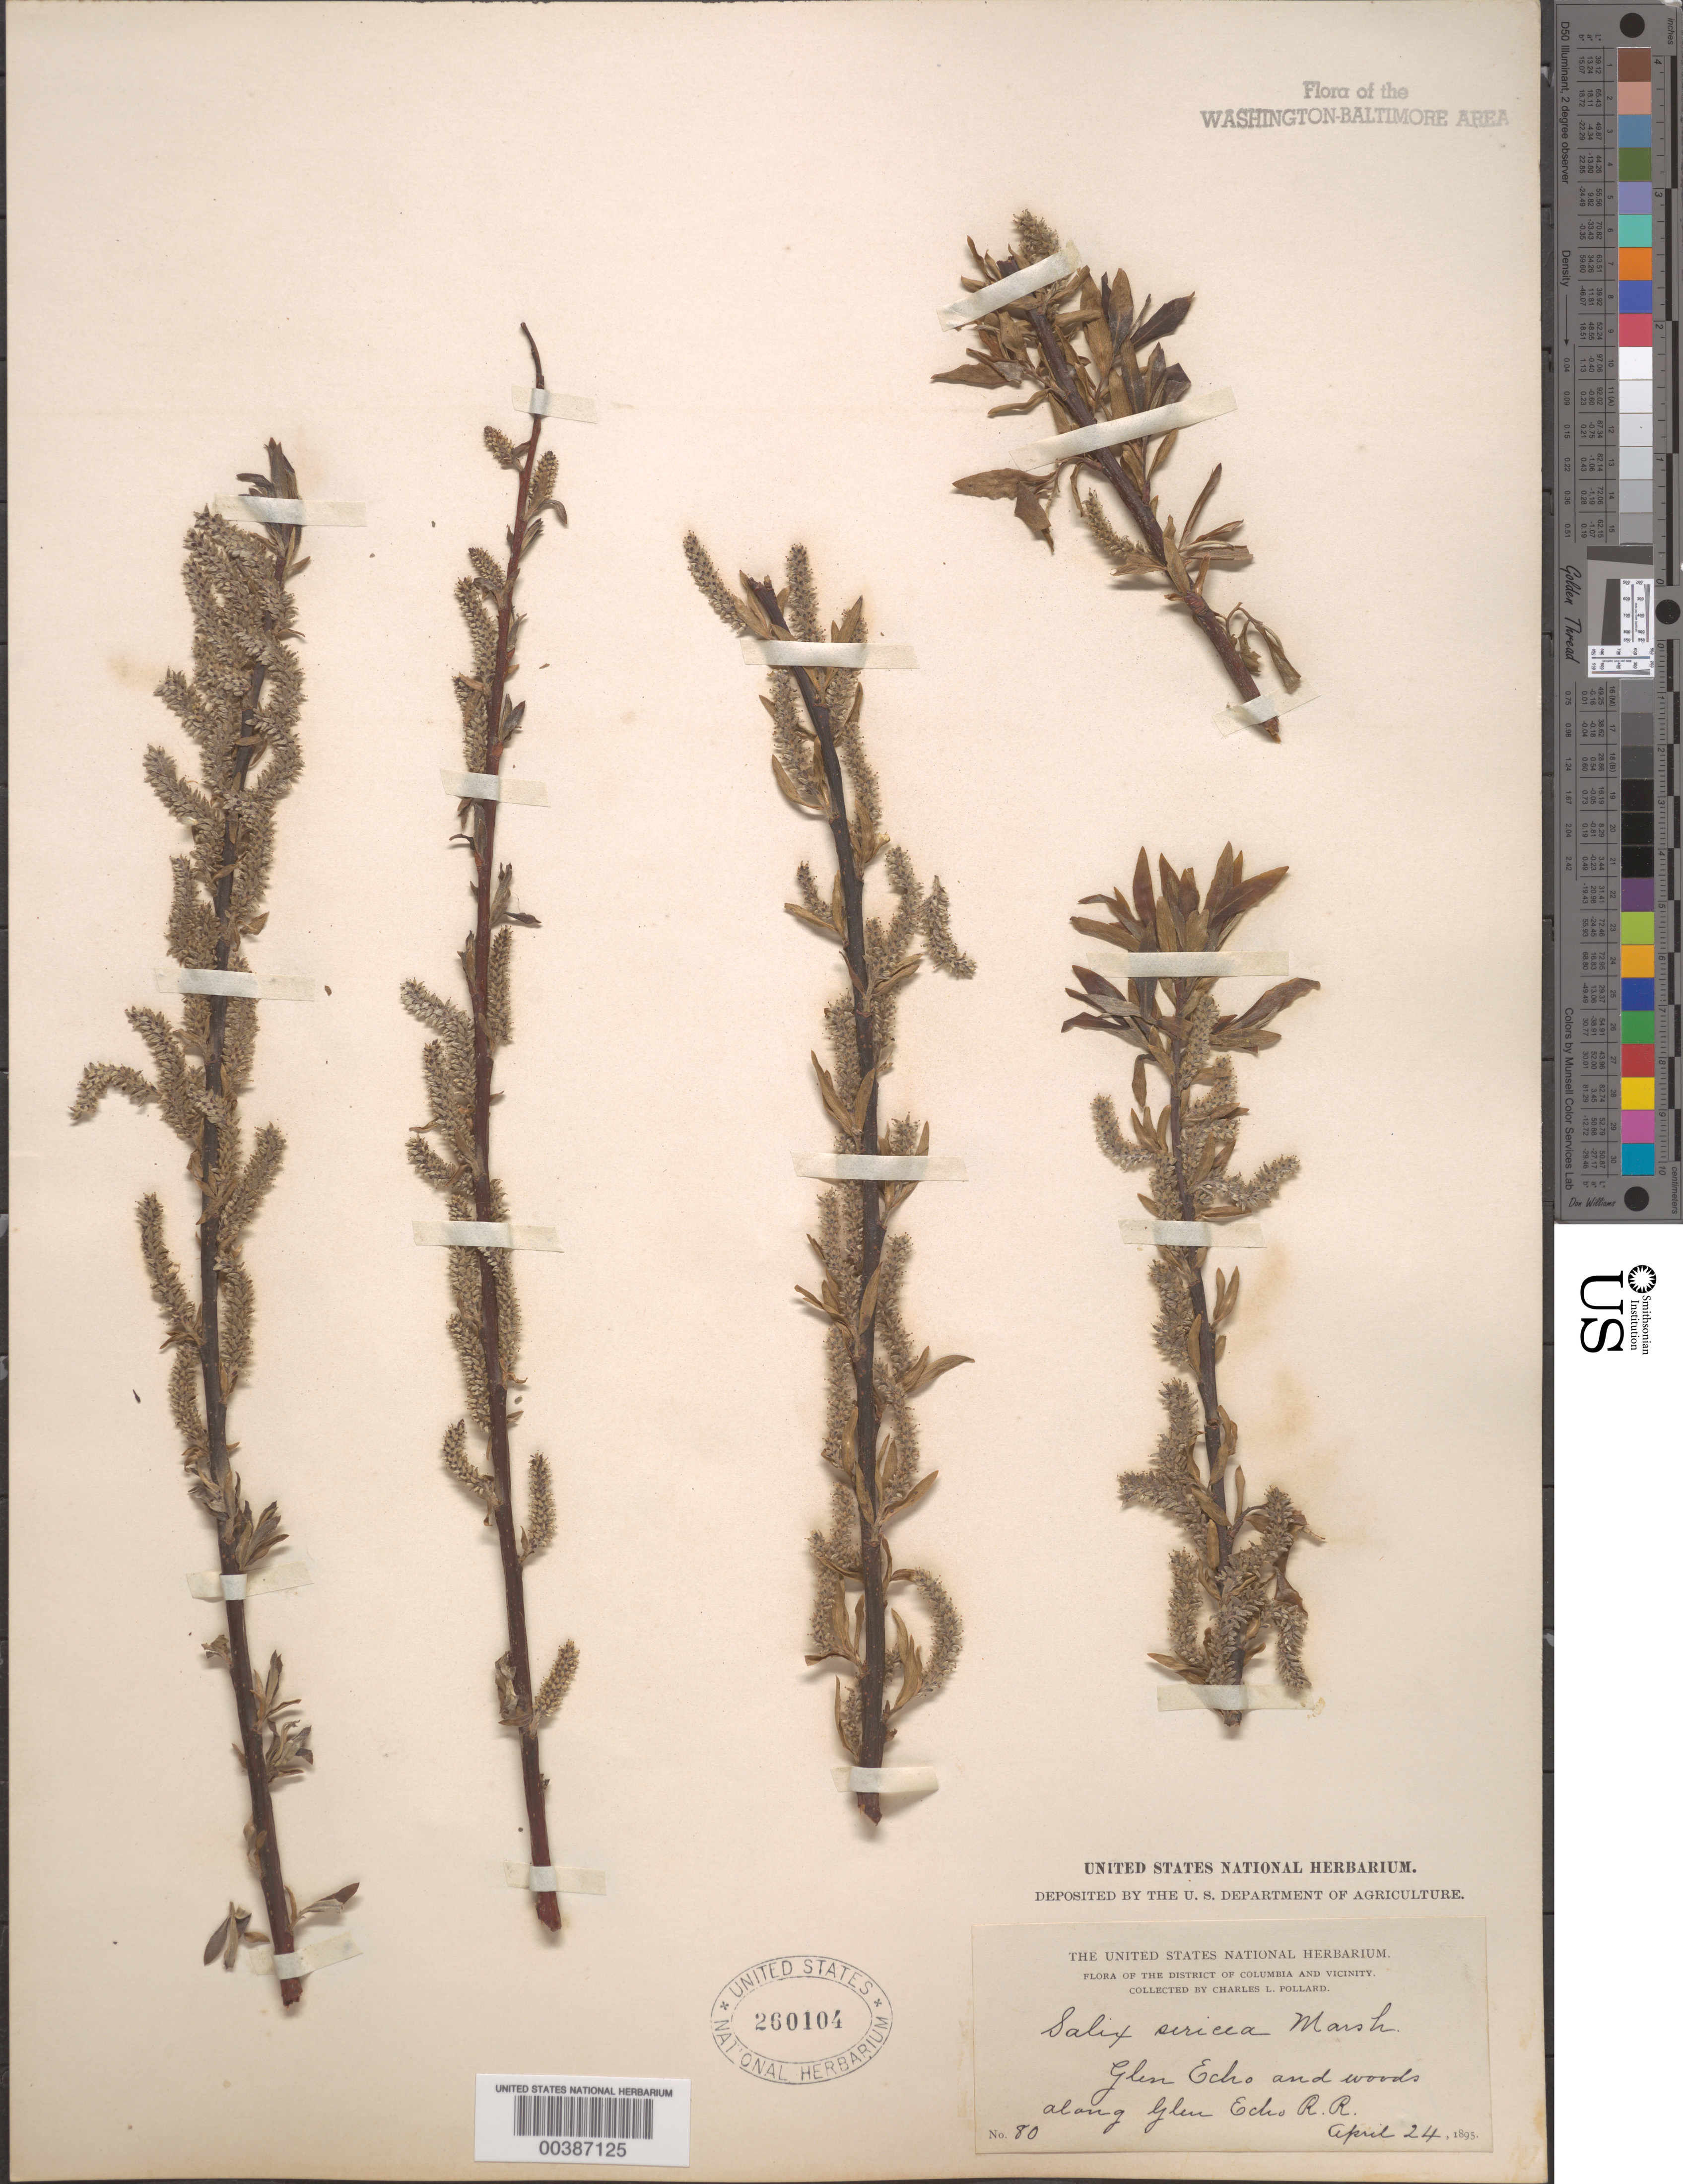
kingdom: Plantae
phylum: Tracheophyta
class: Magnoliopsida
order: Malpighiales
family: Salicaceae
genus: Salix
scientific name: Salix sericea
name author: Marshall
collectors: C. L. Pollard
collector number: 80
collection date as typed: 24 Apr 1895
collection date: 1895-04-24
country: United States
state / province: Maryland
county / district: Montgomery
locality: Glen Echo and Glen Echo railroad vicinity C. & O. Canal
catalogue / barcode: US 260104